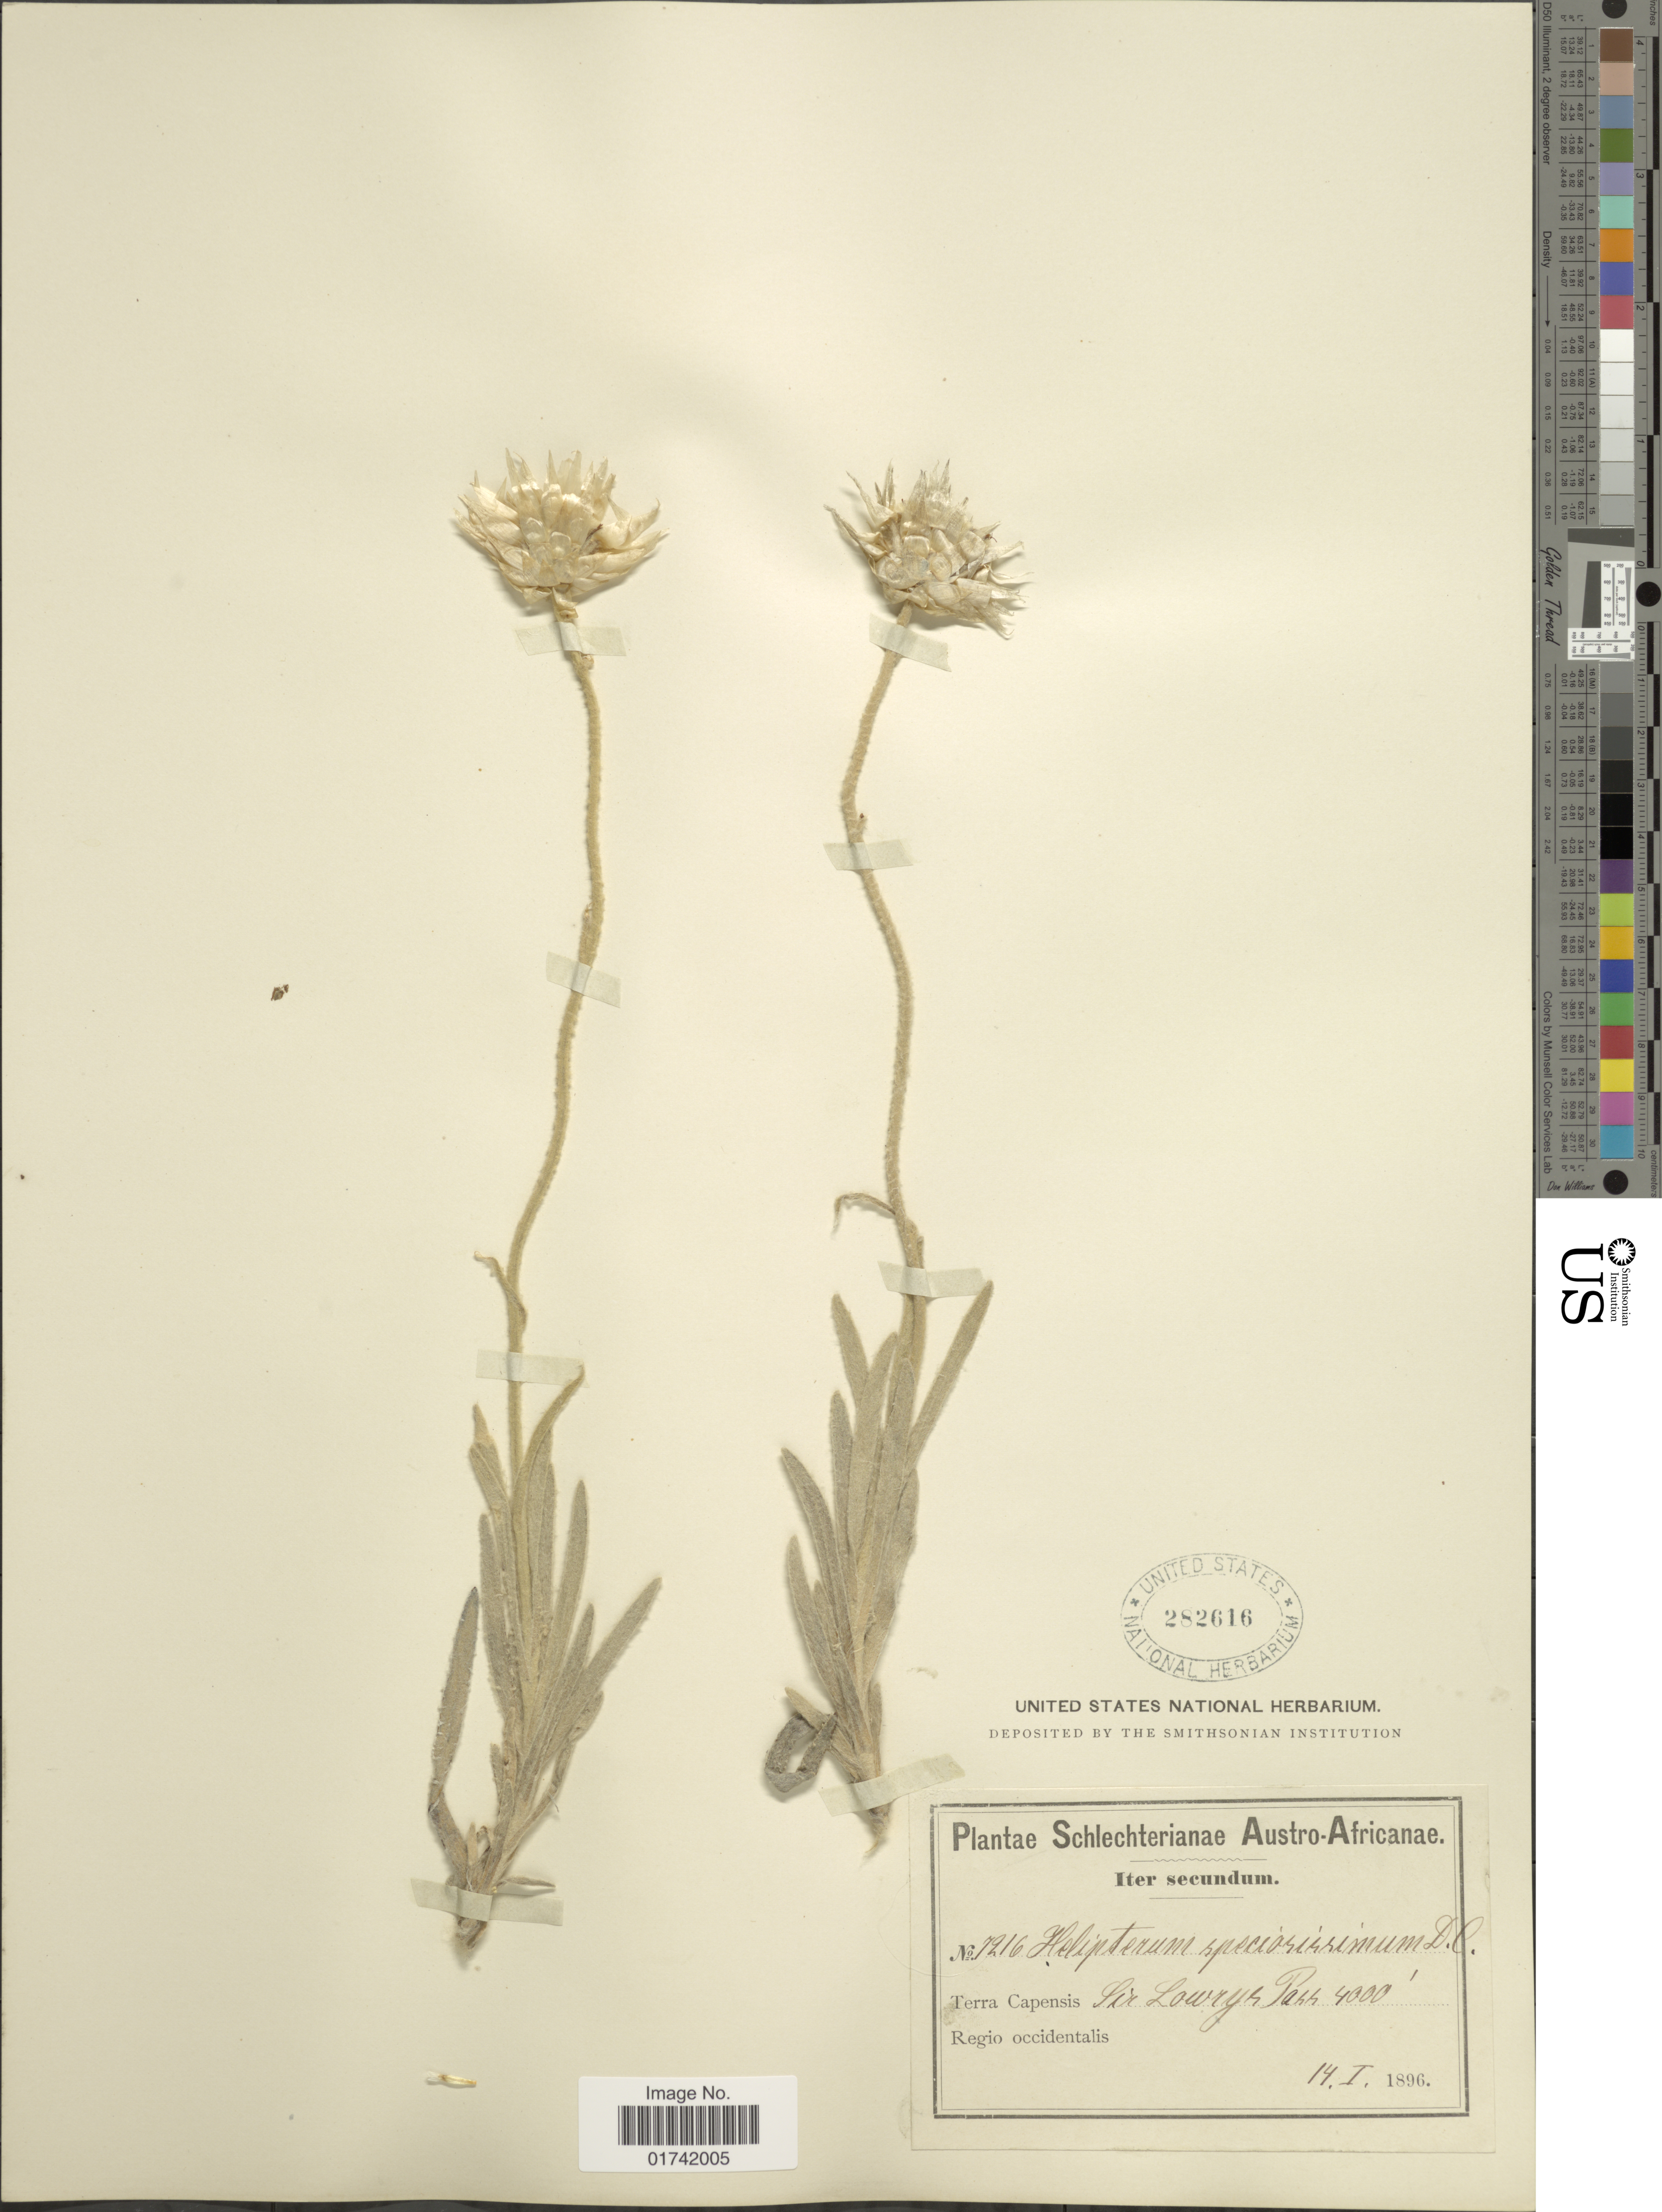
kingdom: Plantae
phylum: Tracheophyta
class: Magnoliopsida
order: Asterales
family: Asteraceae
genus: Helipterum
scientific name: Helipterum speciosissimum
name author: DC.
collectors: Schlechter, --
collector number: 1216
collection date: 1896-01-14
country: South Africa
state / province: Western Cape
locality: Terra Capensis. Sir Lowrys Pass. Regio Occidentalis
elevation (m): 1219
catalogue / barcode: US 282616